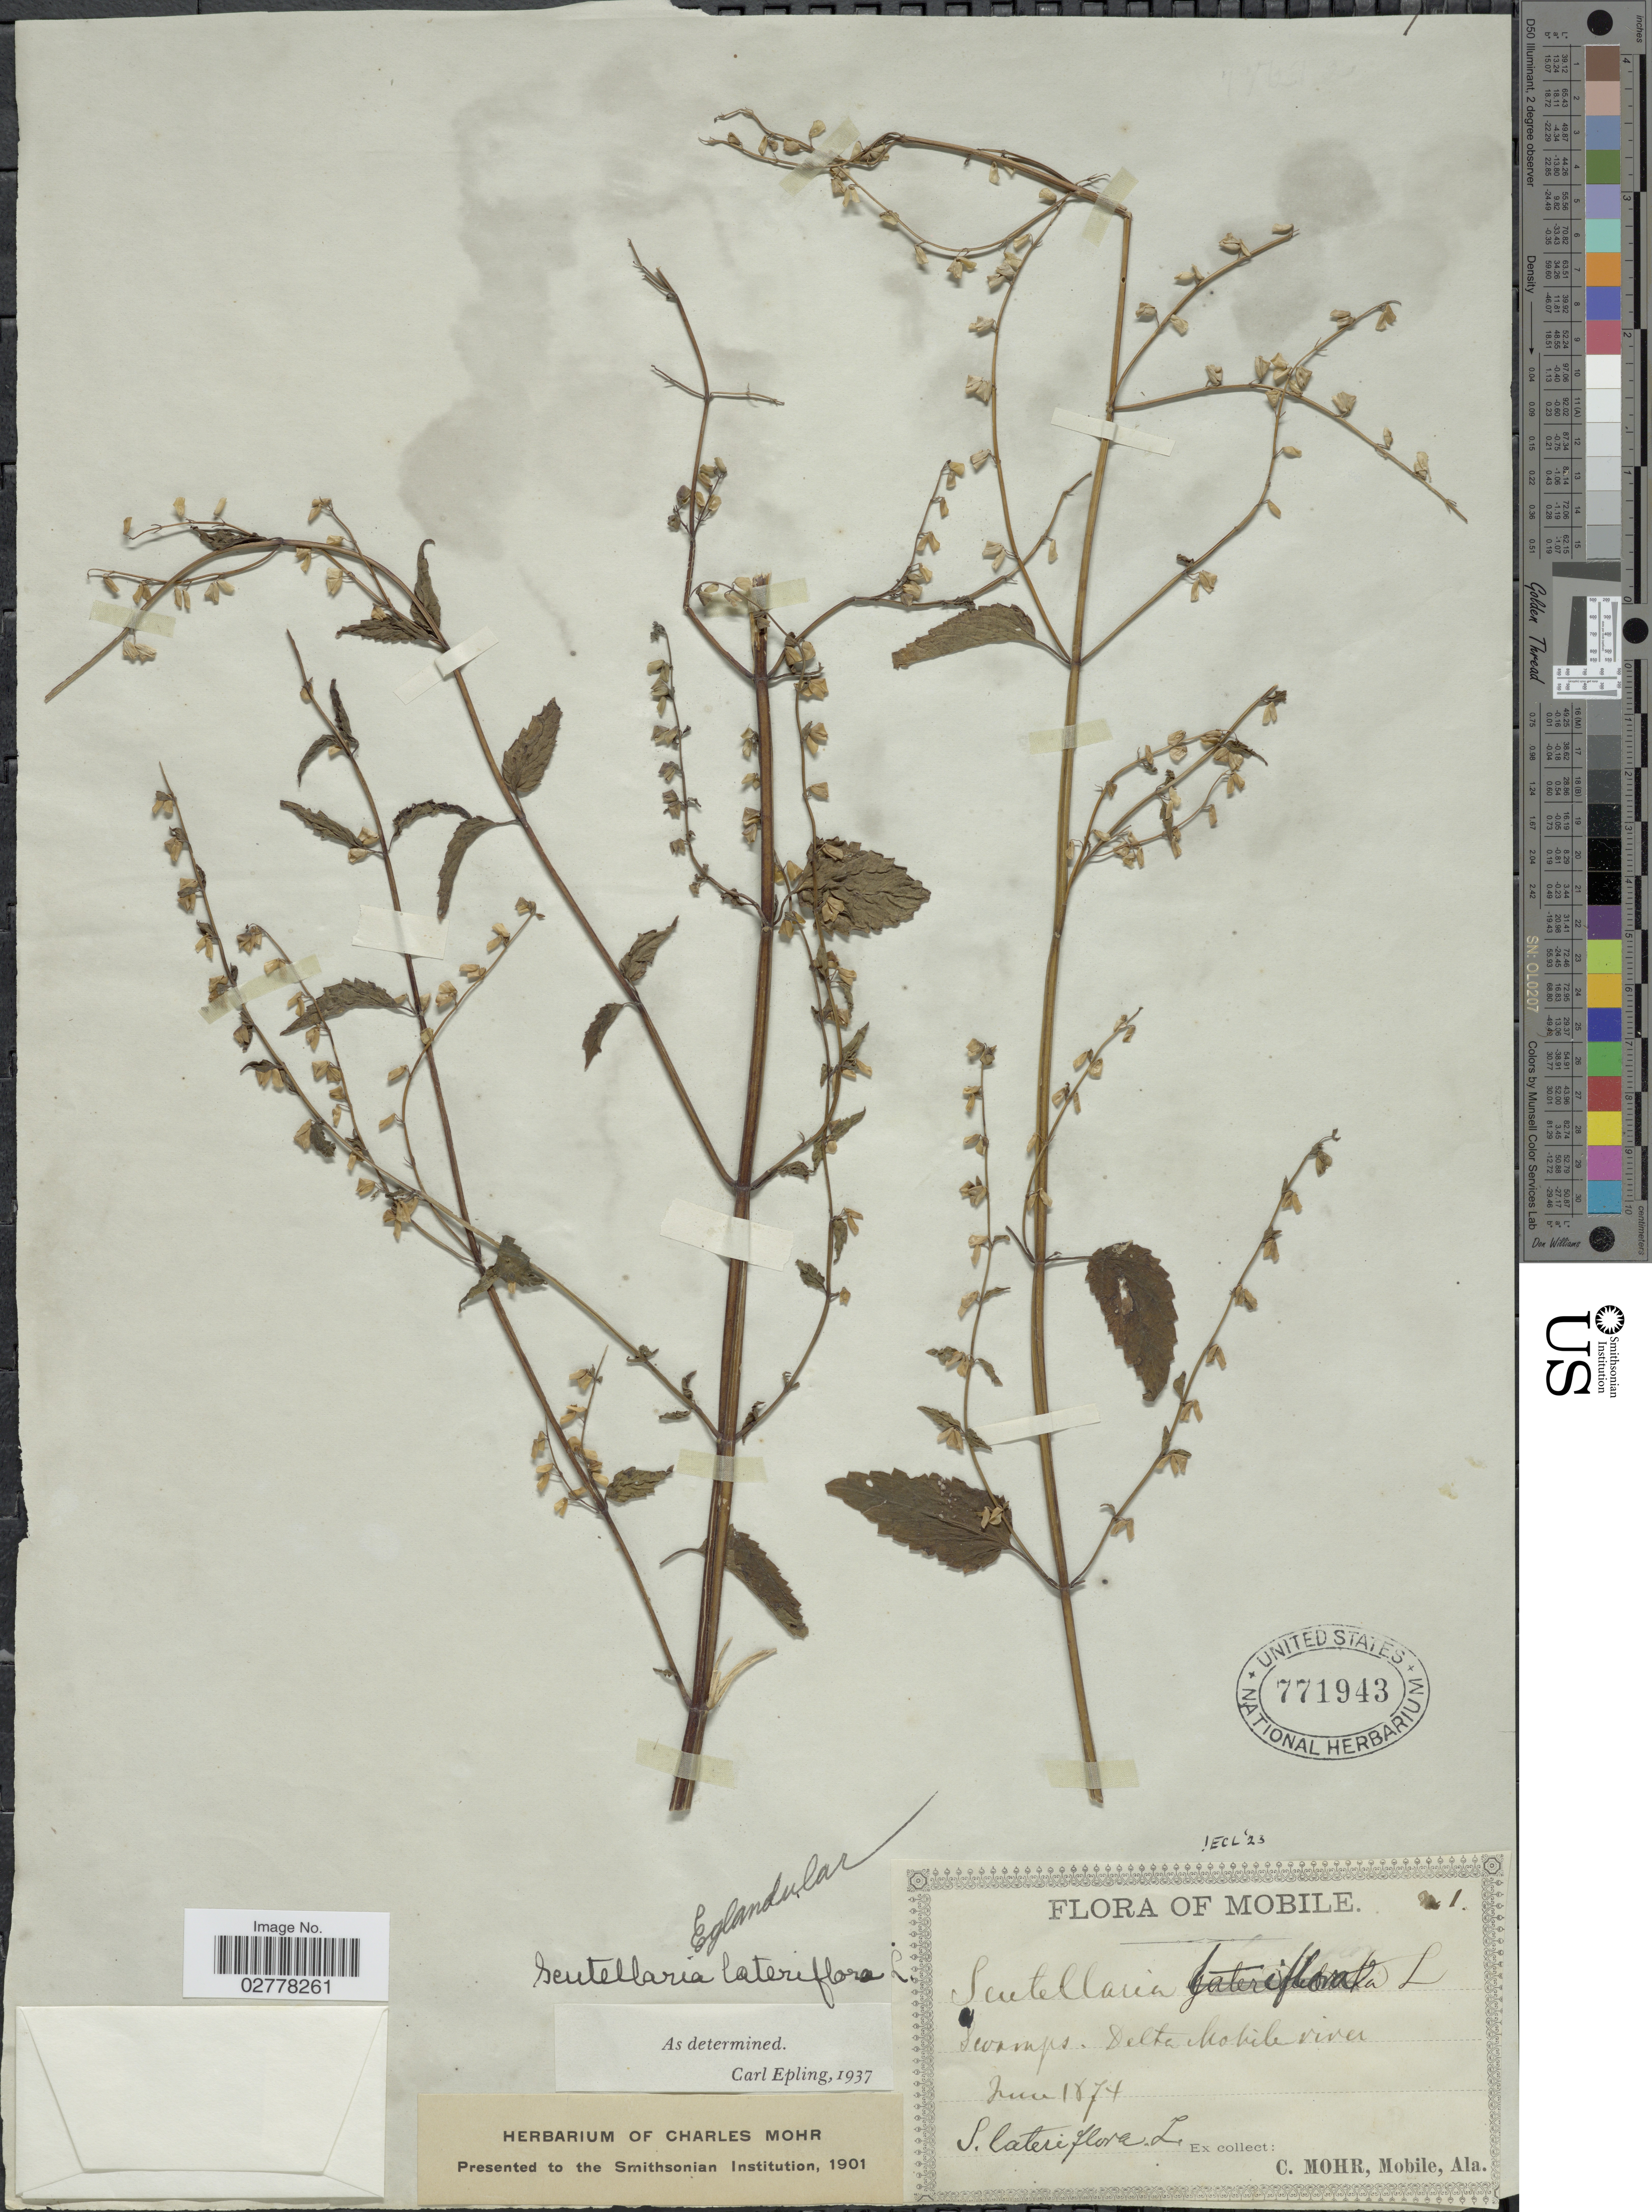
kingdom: Plantae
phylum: Tracheophyta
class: Magnoliopsida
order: Lamiales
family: Lamiaceae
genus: Scutellaria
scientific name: Scutellaria lateriflora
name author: L.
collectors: Mohr, C. T. (herbarium)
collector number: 1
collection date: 1874-06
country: United States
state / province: Alabama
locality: Mobile. Swamps. Delta Mobile river.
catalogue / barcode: US 771943